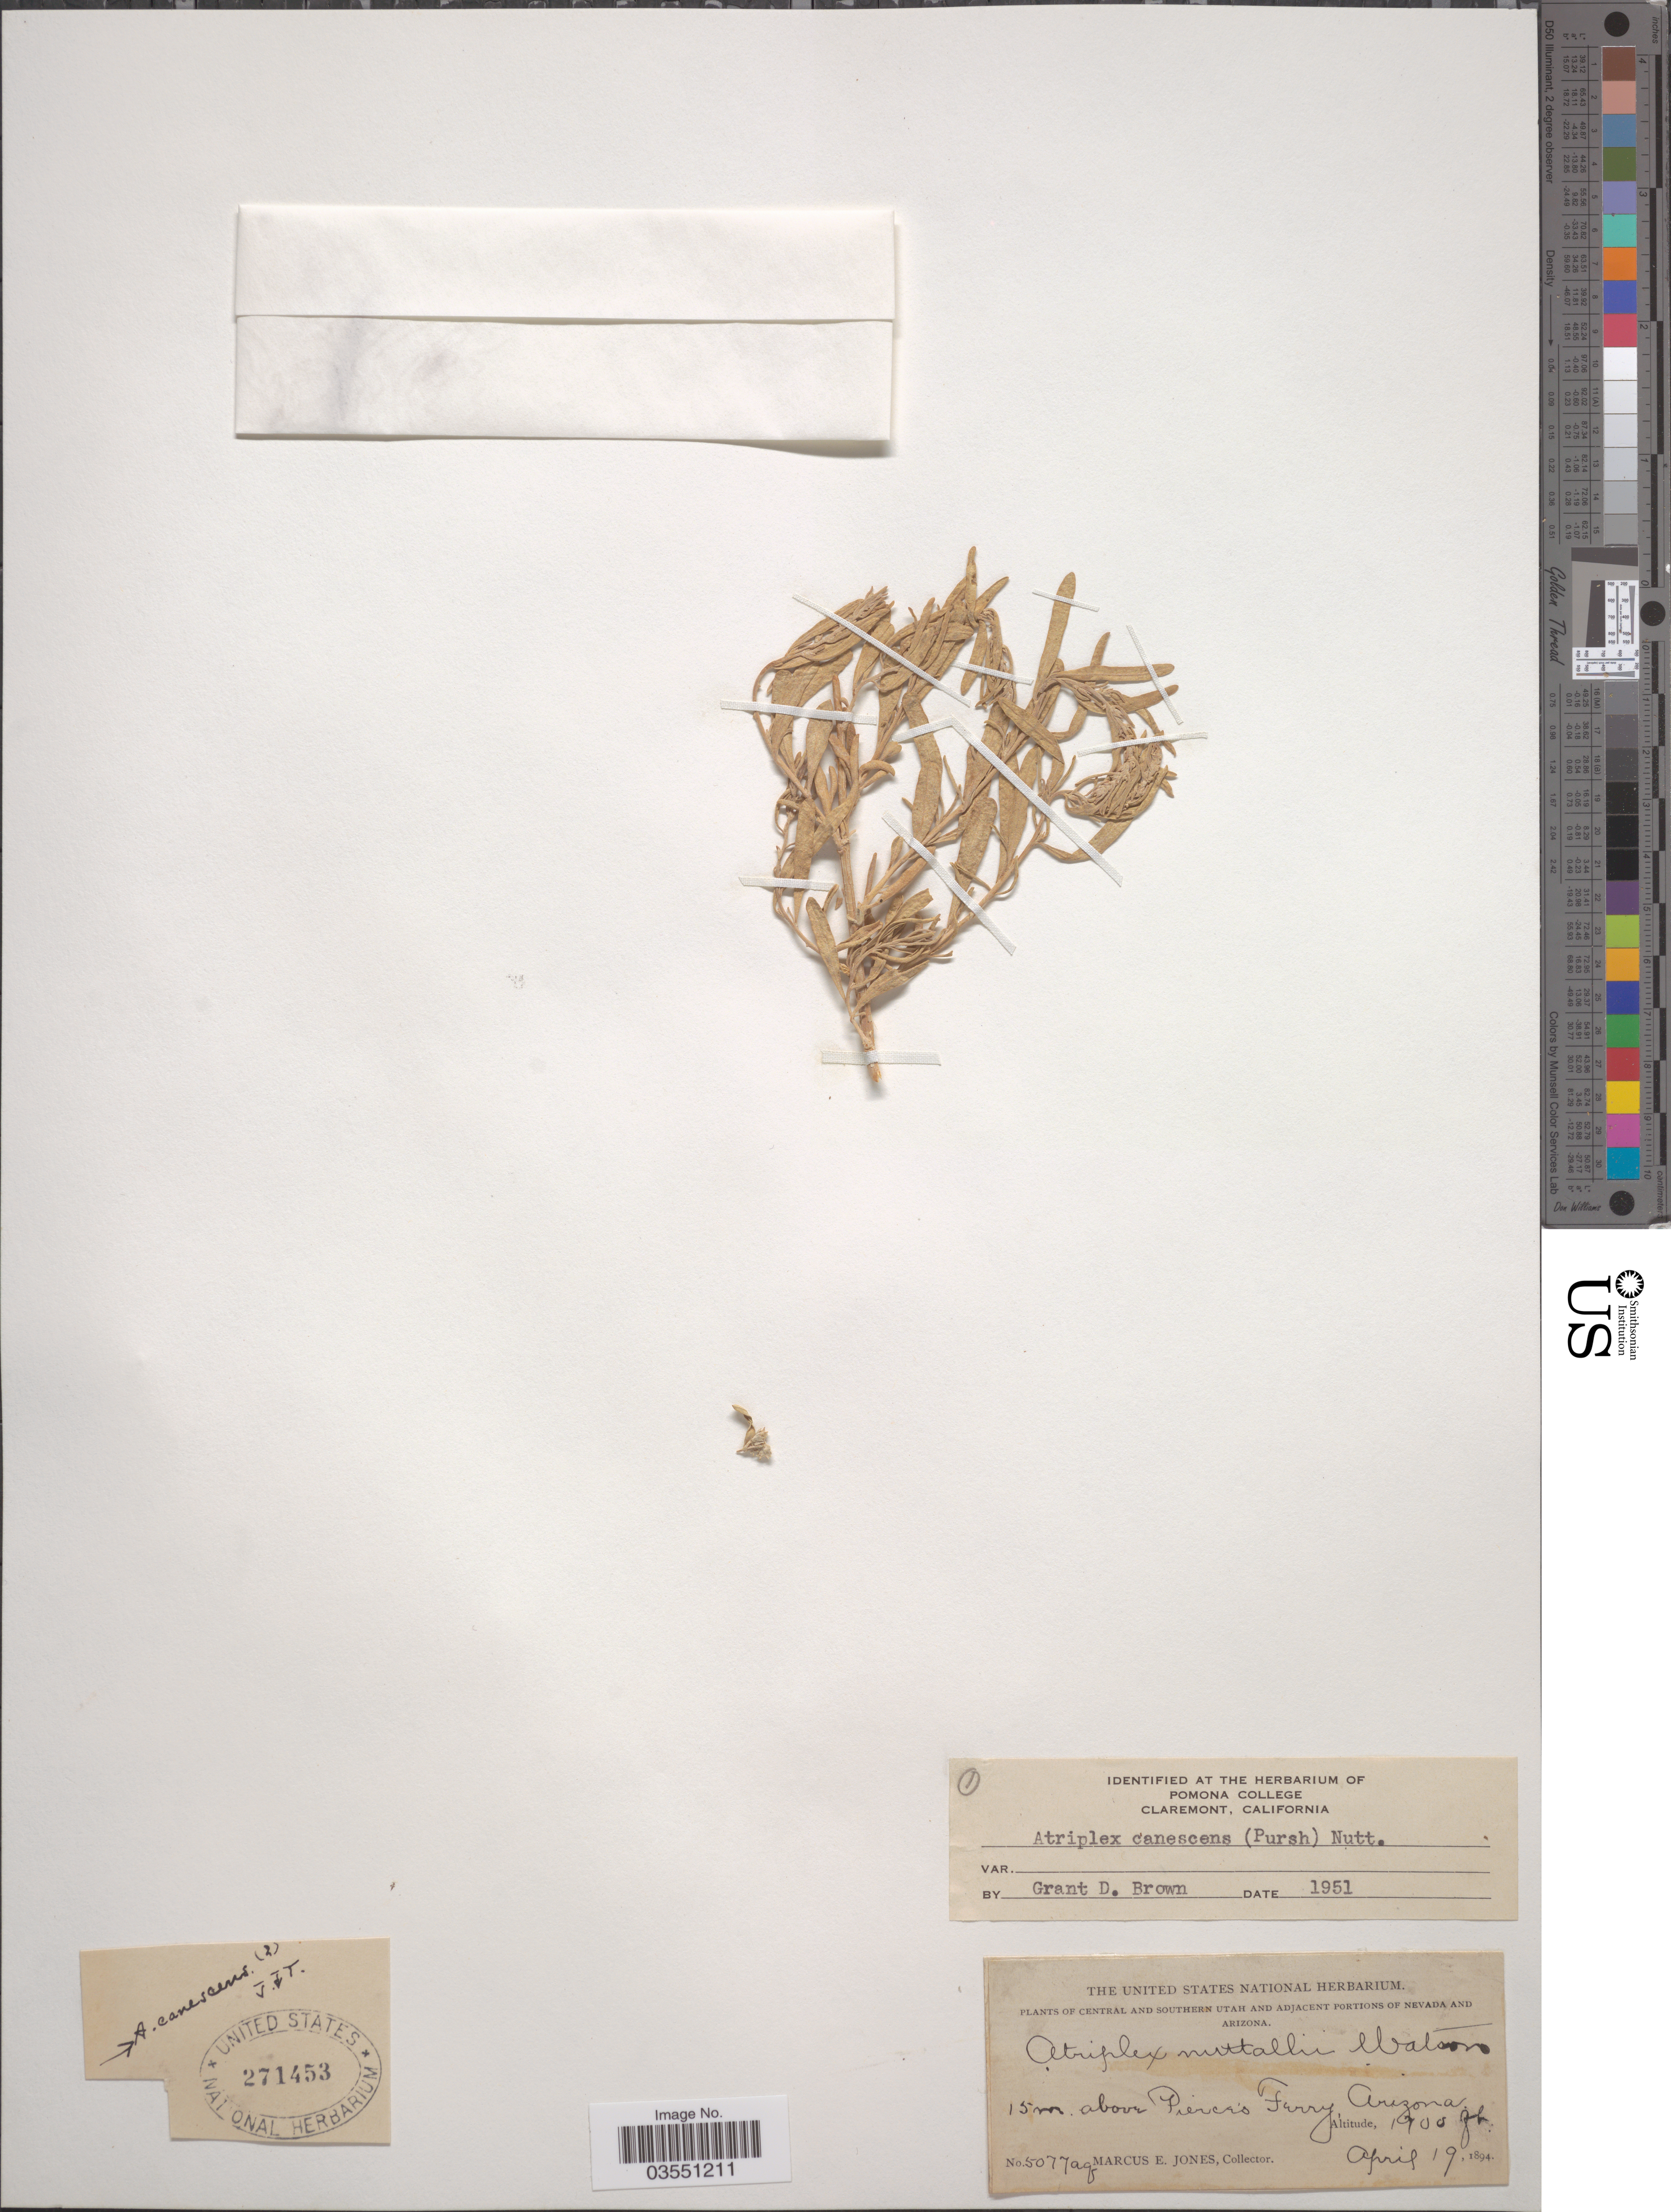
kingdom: Plantae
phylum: Tracheophyta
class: Magnoliopsida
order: Caryophyllales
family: Amaranthaceae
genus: Atriplex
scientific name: Atriplex canescens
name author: (Pursh) Nutt.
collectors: M. E. Jones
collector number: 5077aq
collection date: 1894-04-19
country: United States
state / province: Arizona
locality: Adjacent portions of Arizona. 15 m. above Pierce's Ferry.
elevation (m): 579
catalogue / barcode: US 271453